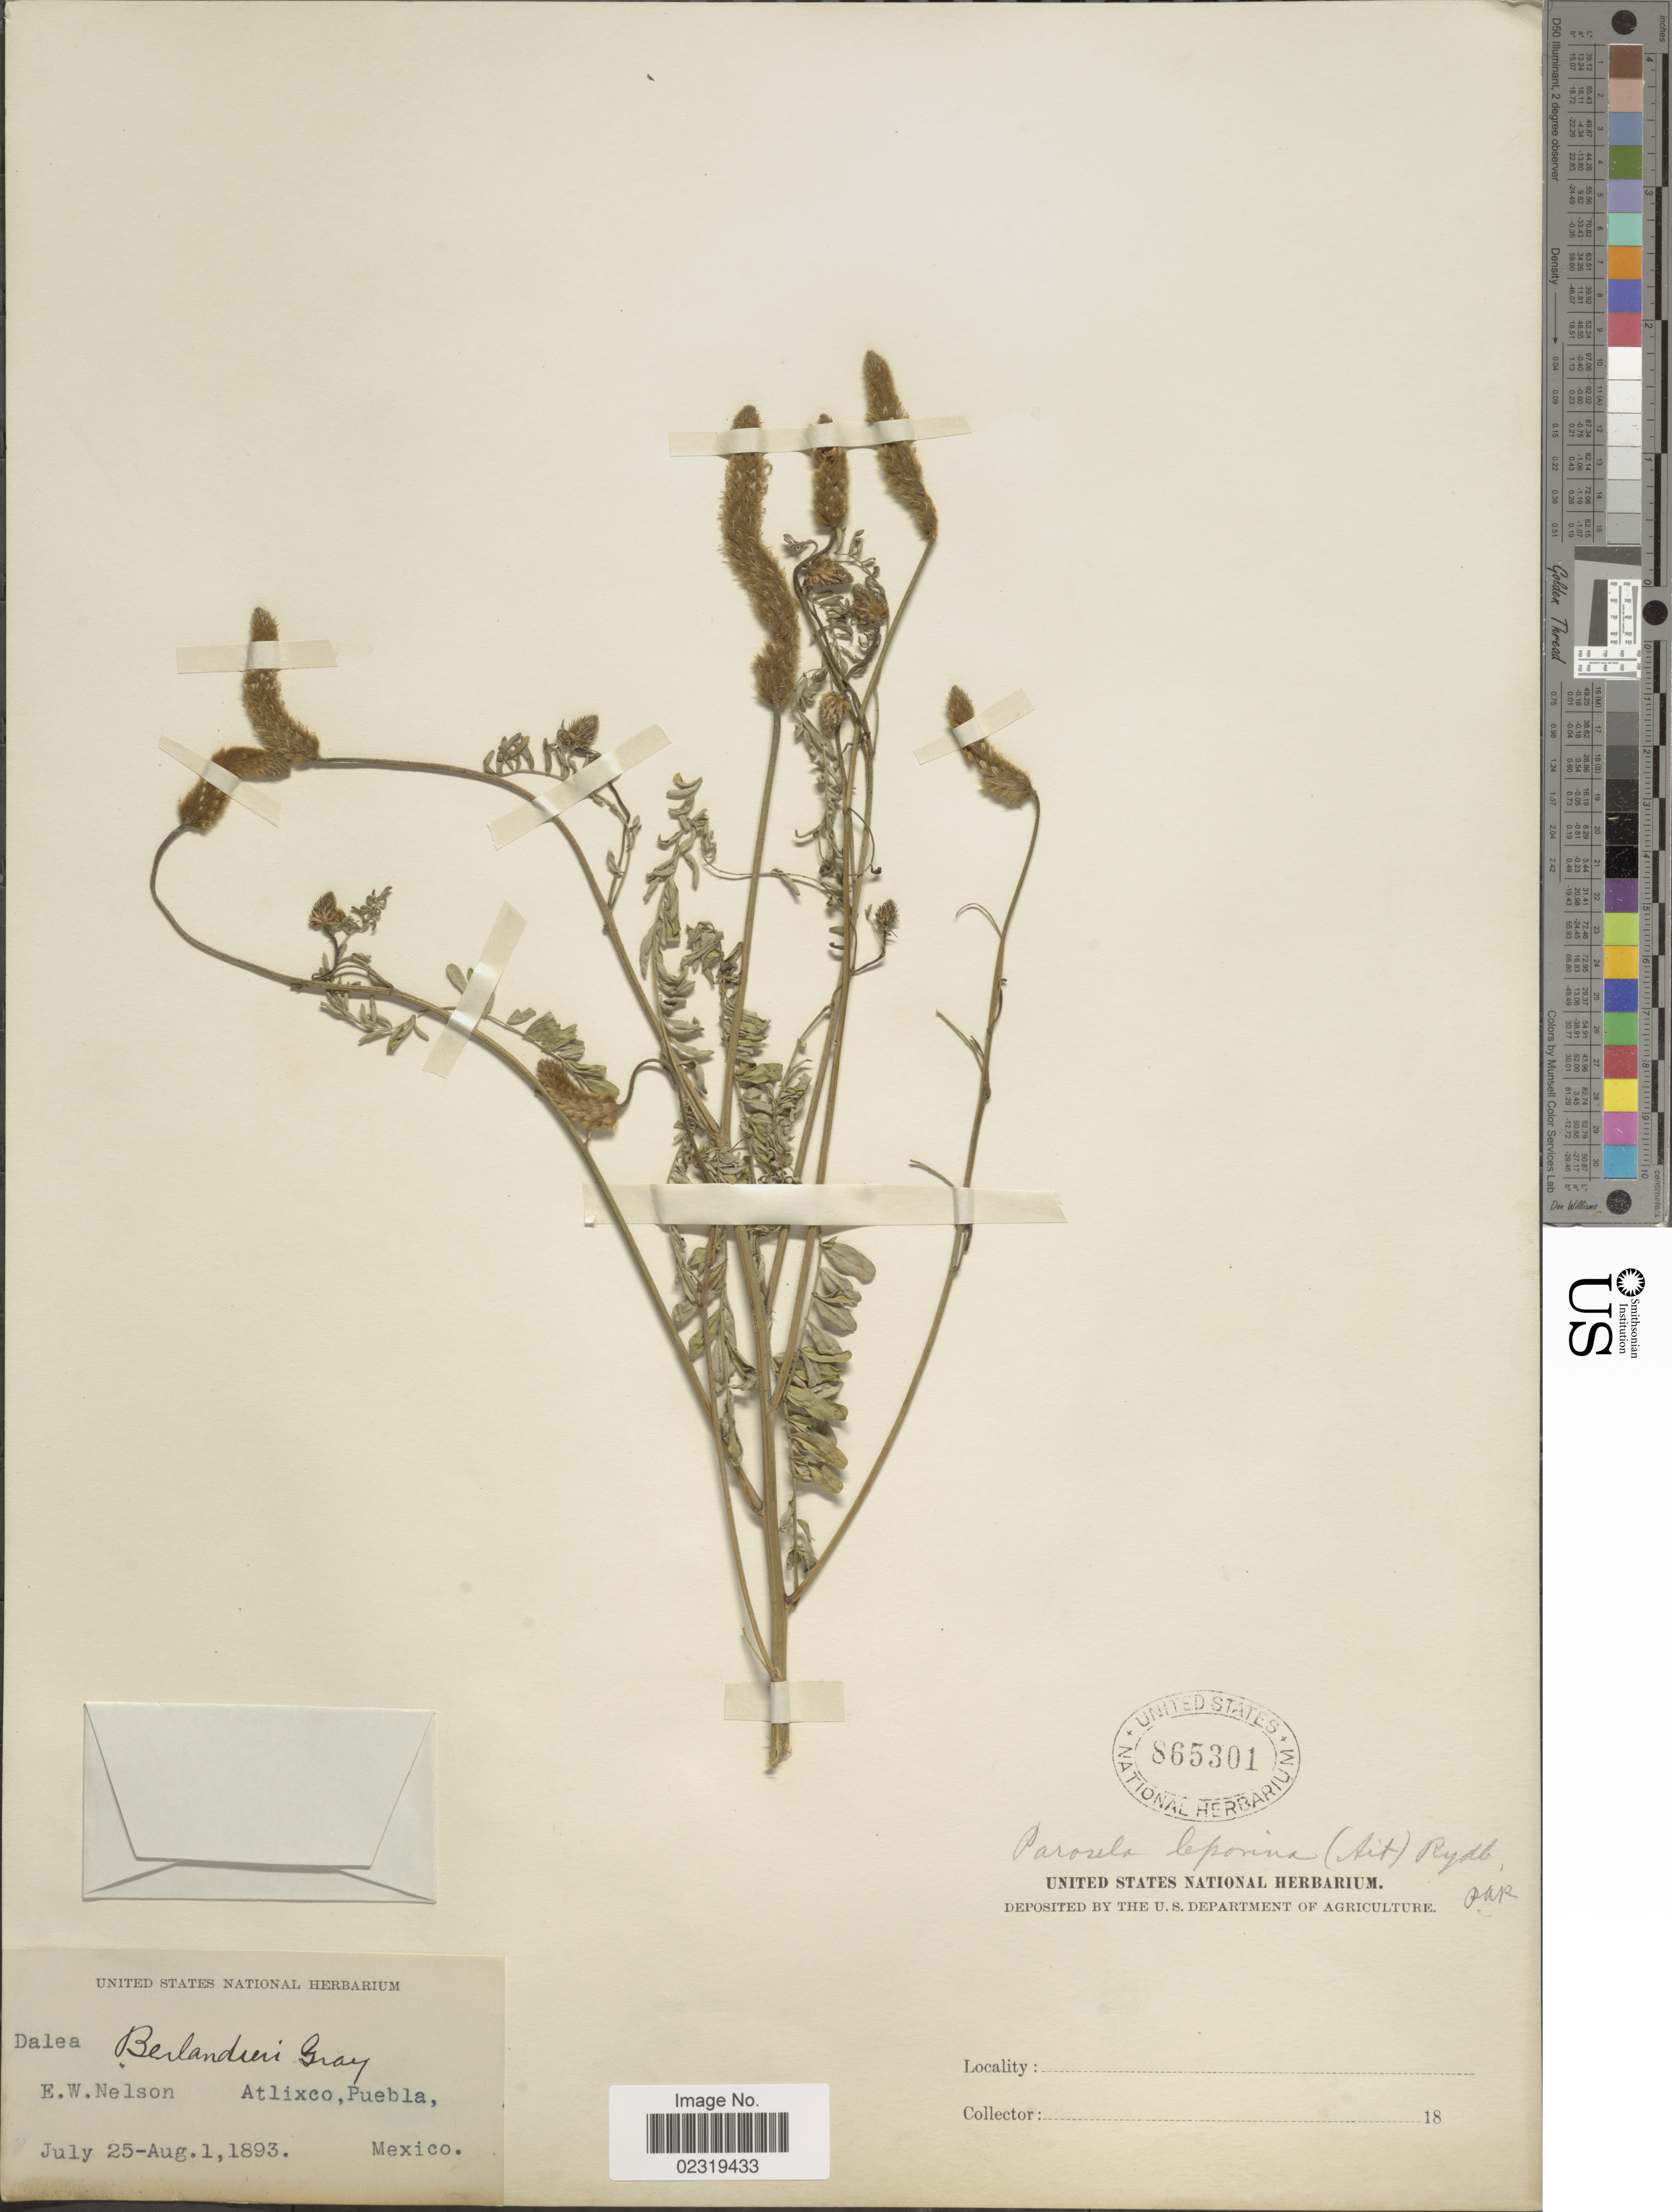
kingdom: Plantae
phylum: Tracheophyta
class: Magnoliopsida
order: Fabales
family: Fabaceae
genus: Dalea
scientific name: Dalea leporina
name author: (Aiton) Bullock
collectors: E. W. Nelson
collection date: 1893-07-25/1893-08-01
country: Mexico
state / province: Puebla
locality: Atlixco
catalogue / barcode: US 865301